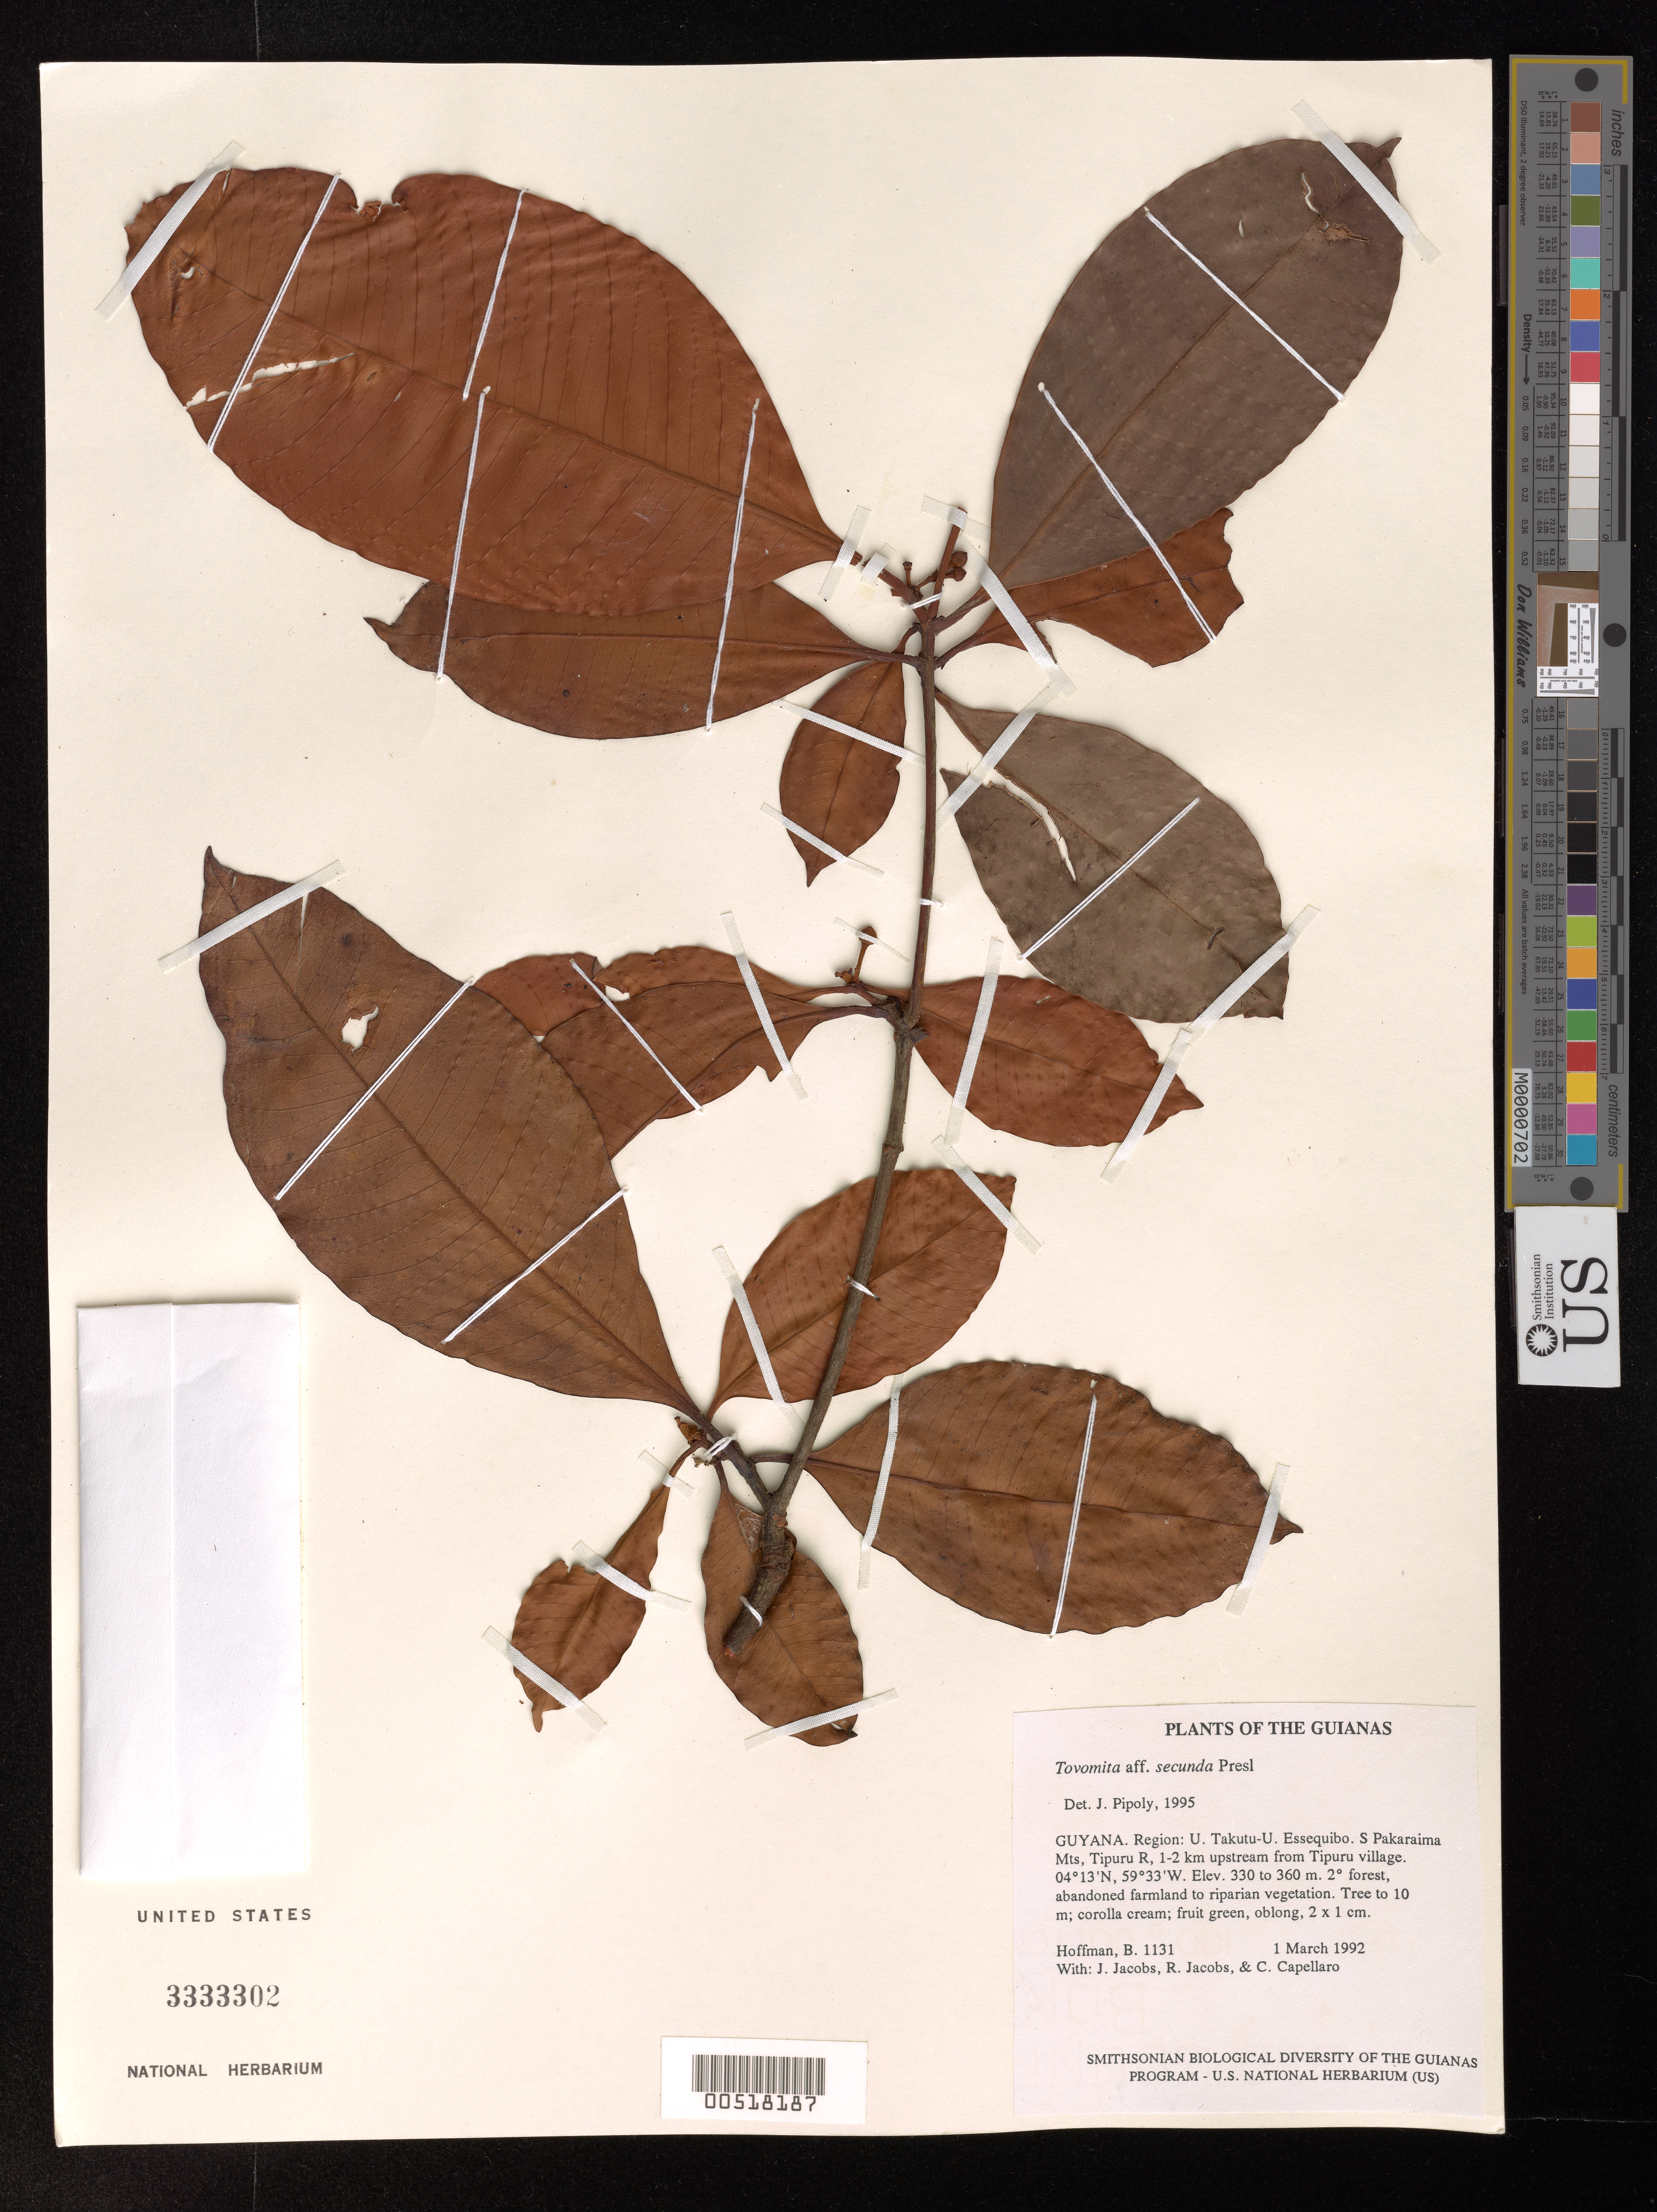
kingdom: Plantae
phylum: Tracheophyta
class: Magnoliopsida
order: Malpighiales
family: Clusiaceae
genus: Tovomita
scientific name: Tovomita secunda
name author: Poepp. ex Planch. & Triana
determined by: Pipoly, J. J., III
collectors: B. Hoffman, J. Jacobs, R. Jacobs & C. Capellaro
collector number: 1131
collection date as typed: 1 March 1992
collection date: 1992-03-01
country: Guyana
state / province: U. Takutu-U. Essequibo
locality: S Pakaraima Mts, Tipuru R., 1-2 km upstream from Tipuru Village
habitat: Secondary forest, abandoned farmland to riparian vegetation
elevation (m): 330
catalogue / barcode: US 3333302